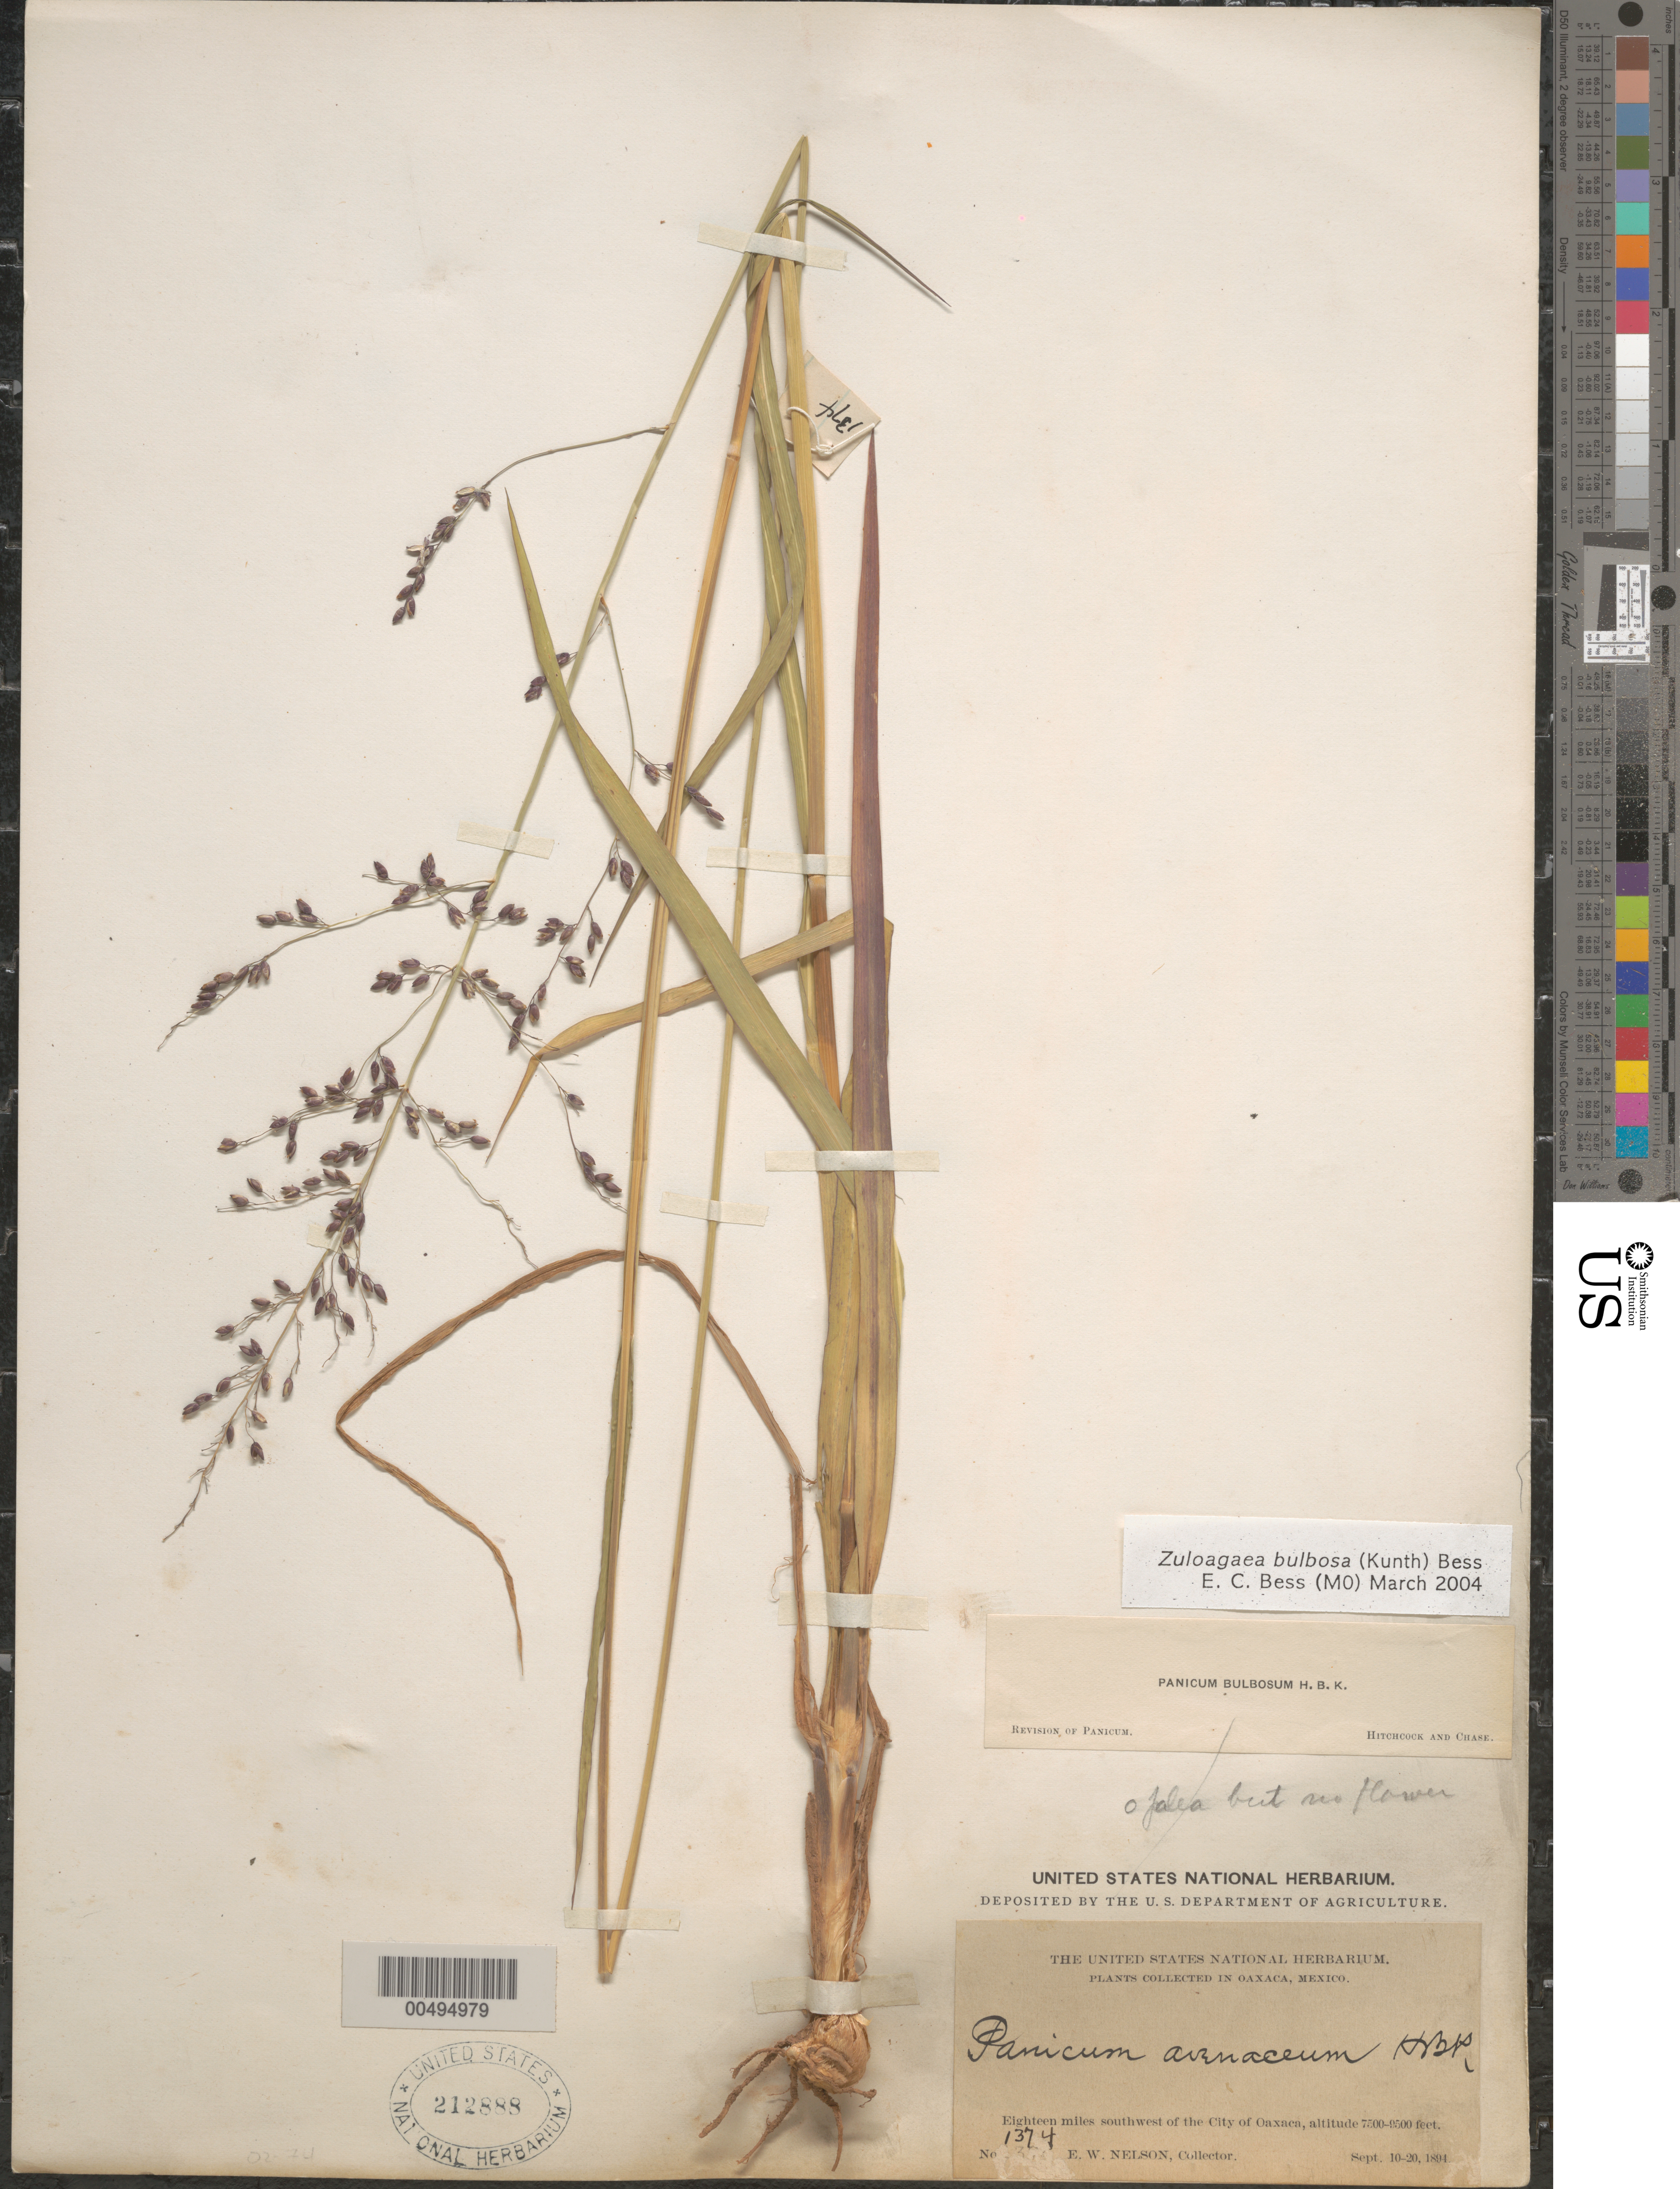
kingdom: Plantae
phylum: Tracheophyta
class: Liliopsida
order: Poales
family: Poaceae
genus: Panicum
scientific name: Panicum bulbosum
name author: Kunth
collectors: E. W. Nelson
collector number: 1374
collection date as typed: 10 Sep 1894 to 20 Sep 1894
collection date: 1894-09-10/1894-09-20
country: Mexico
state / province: Oaxaca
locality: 18 mi SW of the City of Oaxaca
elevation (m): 2286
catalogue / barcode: US 212888